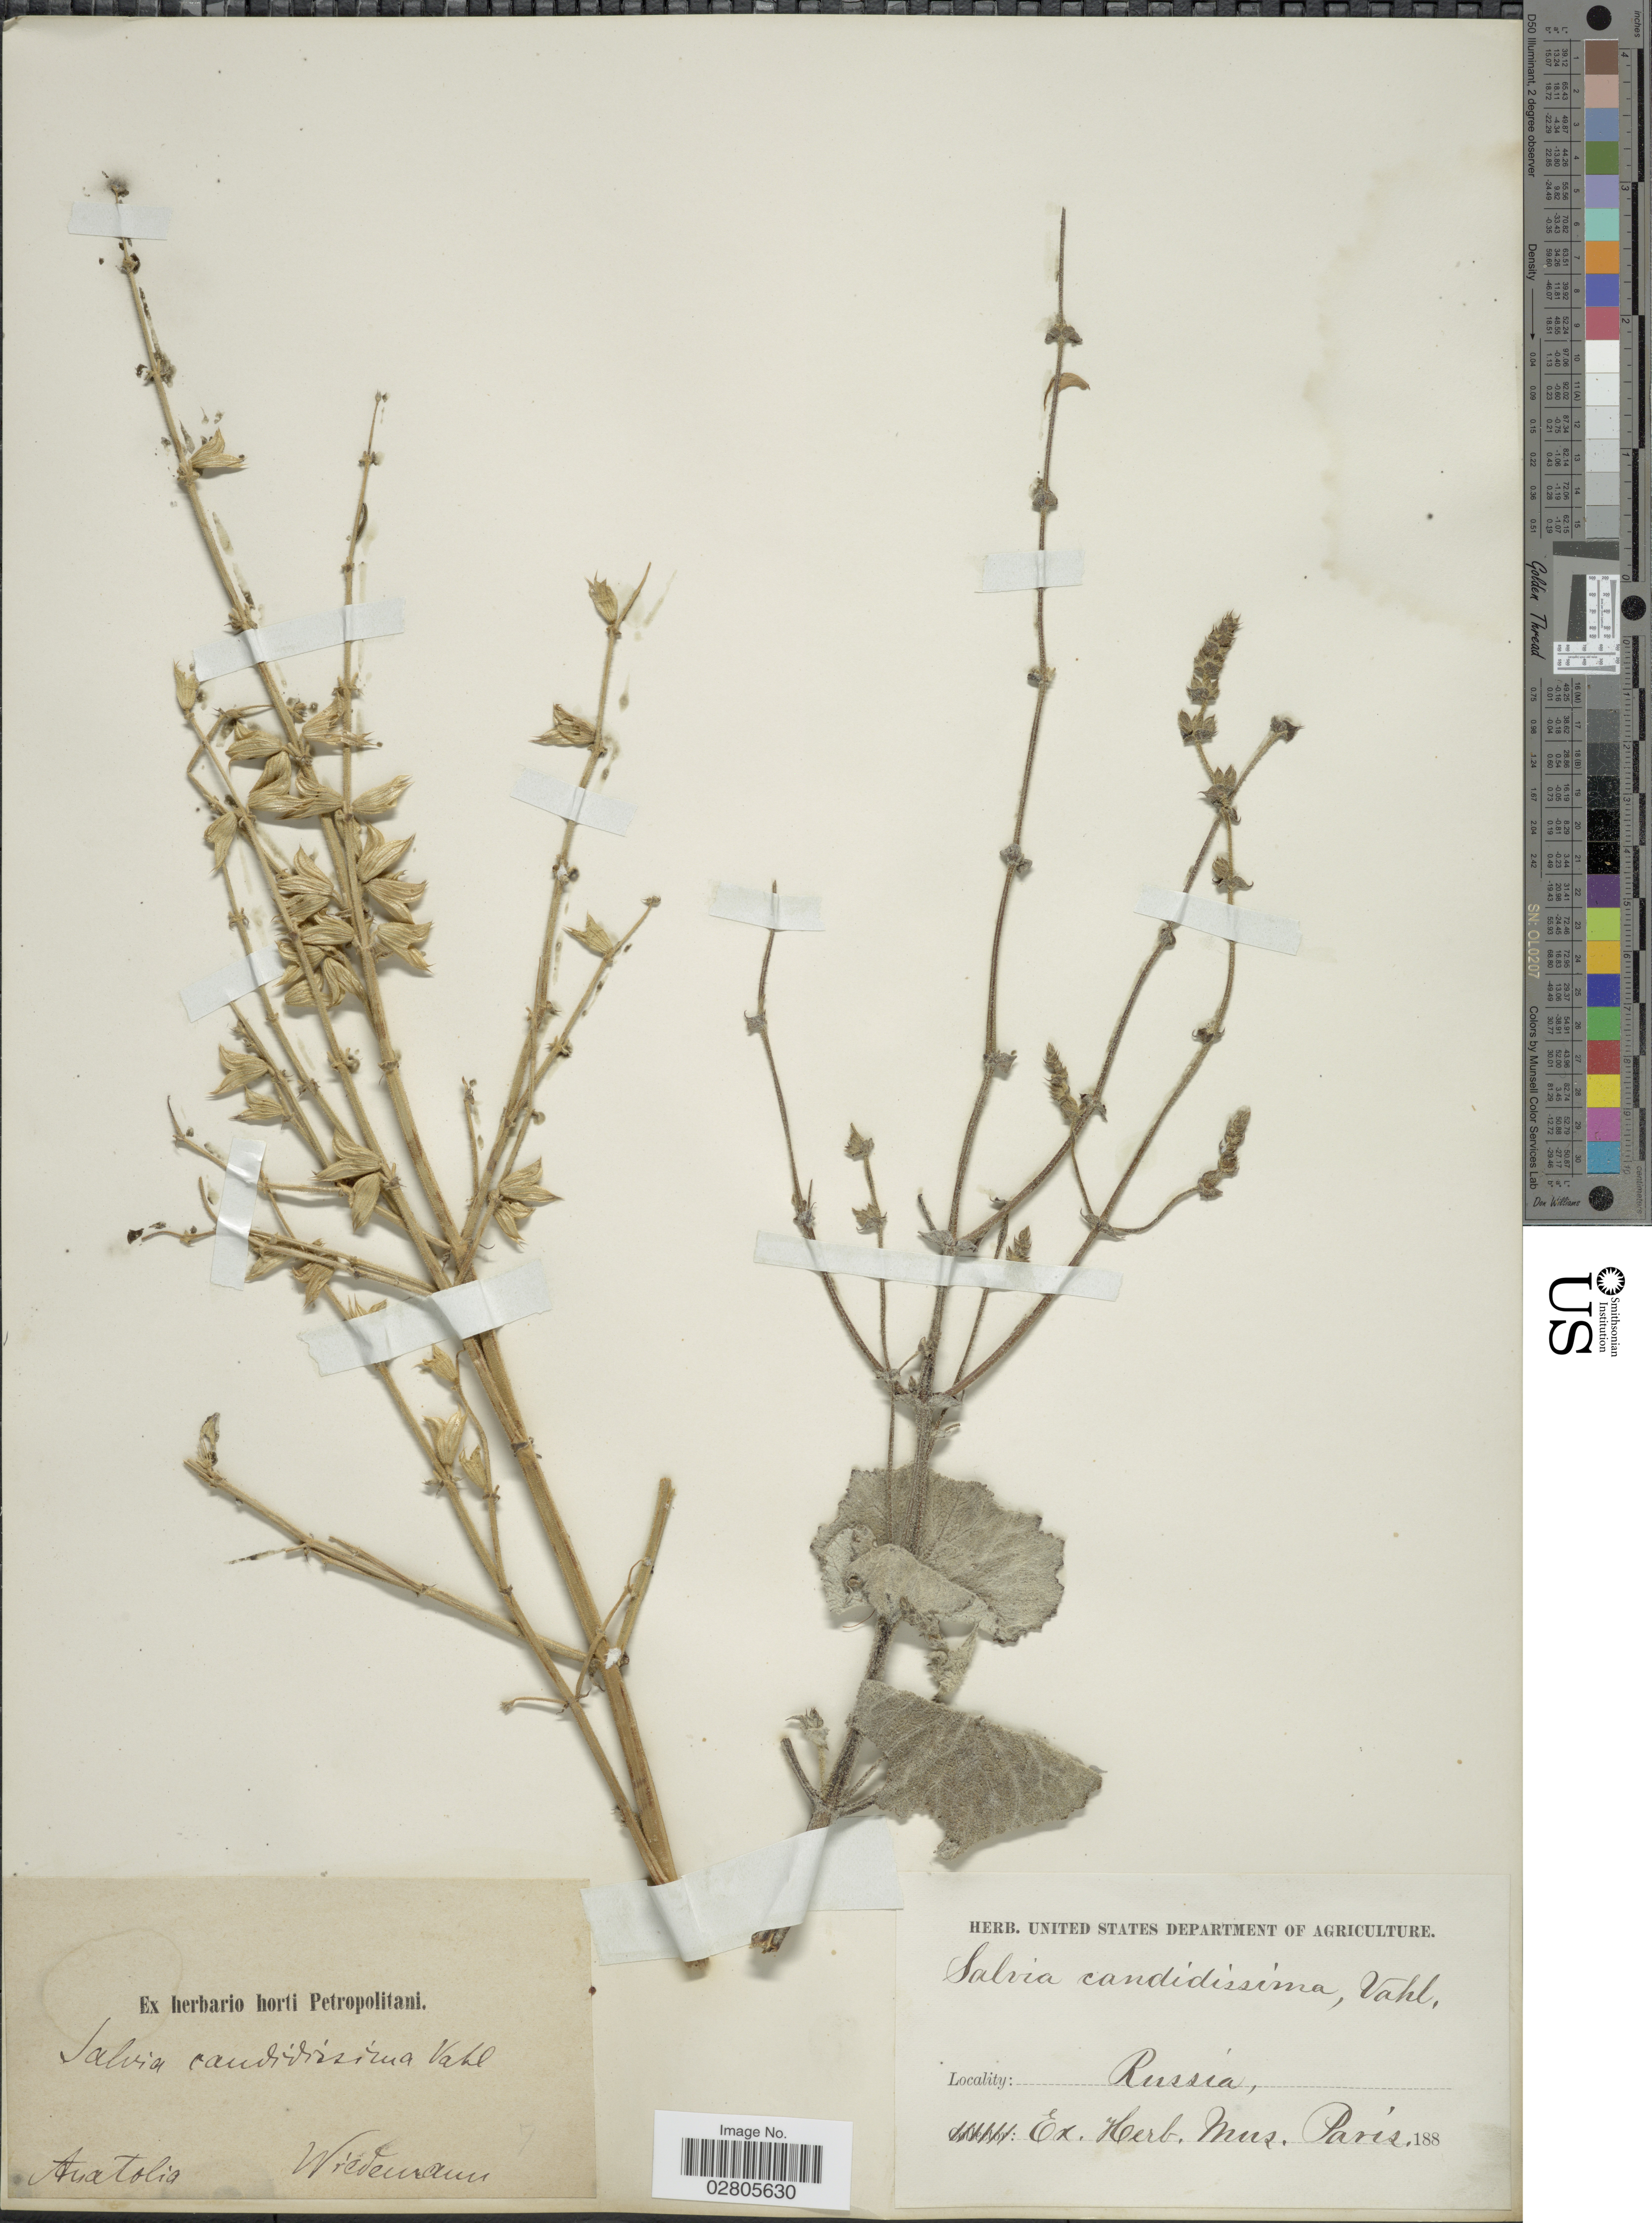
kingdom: Plantae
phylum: Tracheophyta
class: Magnoliopsida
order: Lamiales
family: Lamiaceae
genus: Salvia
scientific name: Salvia candidissima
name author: Vahl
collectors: -. Wiedermann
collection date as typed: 188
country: Turkey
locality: Anatolia.